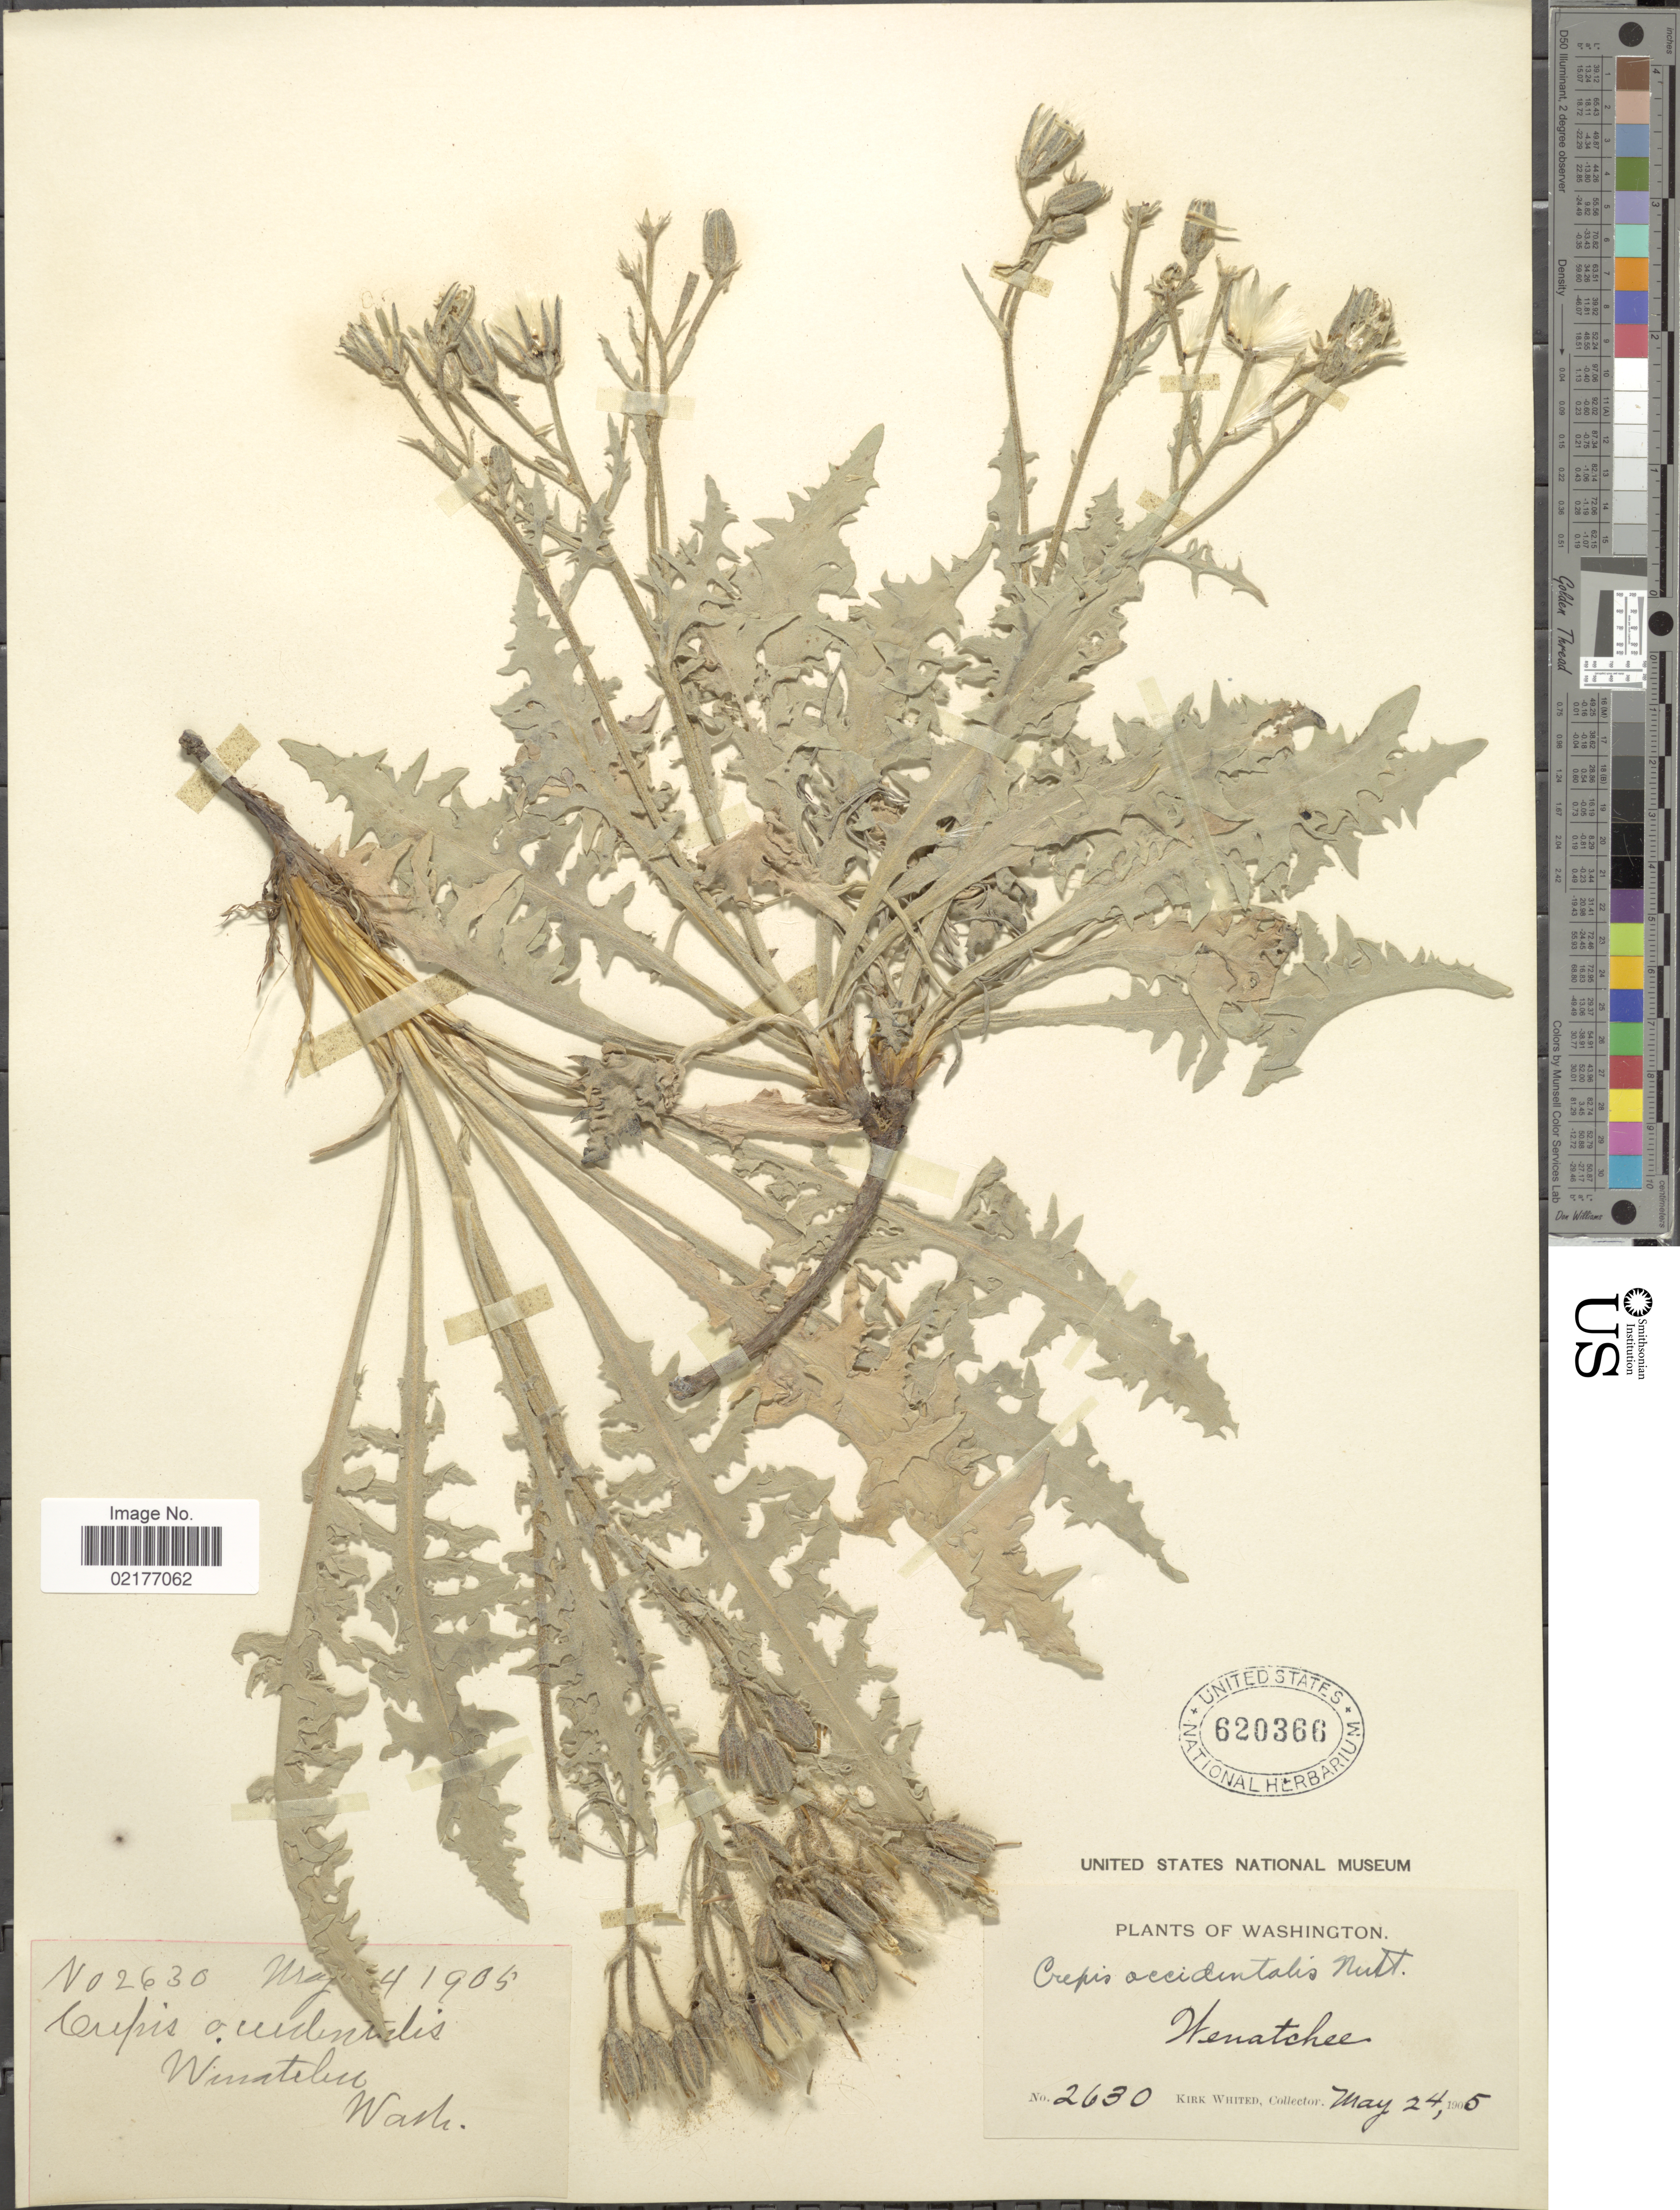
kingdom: Plantae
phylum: Tracheophyta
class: Magnoliopsida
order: Asterales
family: Asteraceae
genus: Crepis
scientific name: Crepis occidentalis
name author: Nutt.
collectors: K. Whited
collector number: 2630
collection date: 1905-05-24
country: United States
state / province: Washington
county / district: Chelan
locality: Wenatchee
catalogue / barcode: US 620366